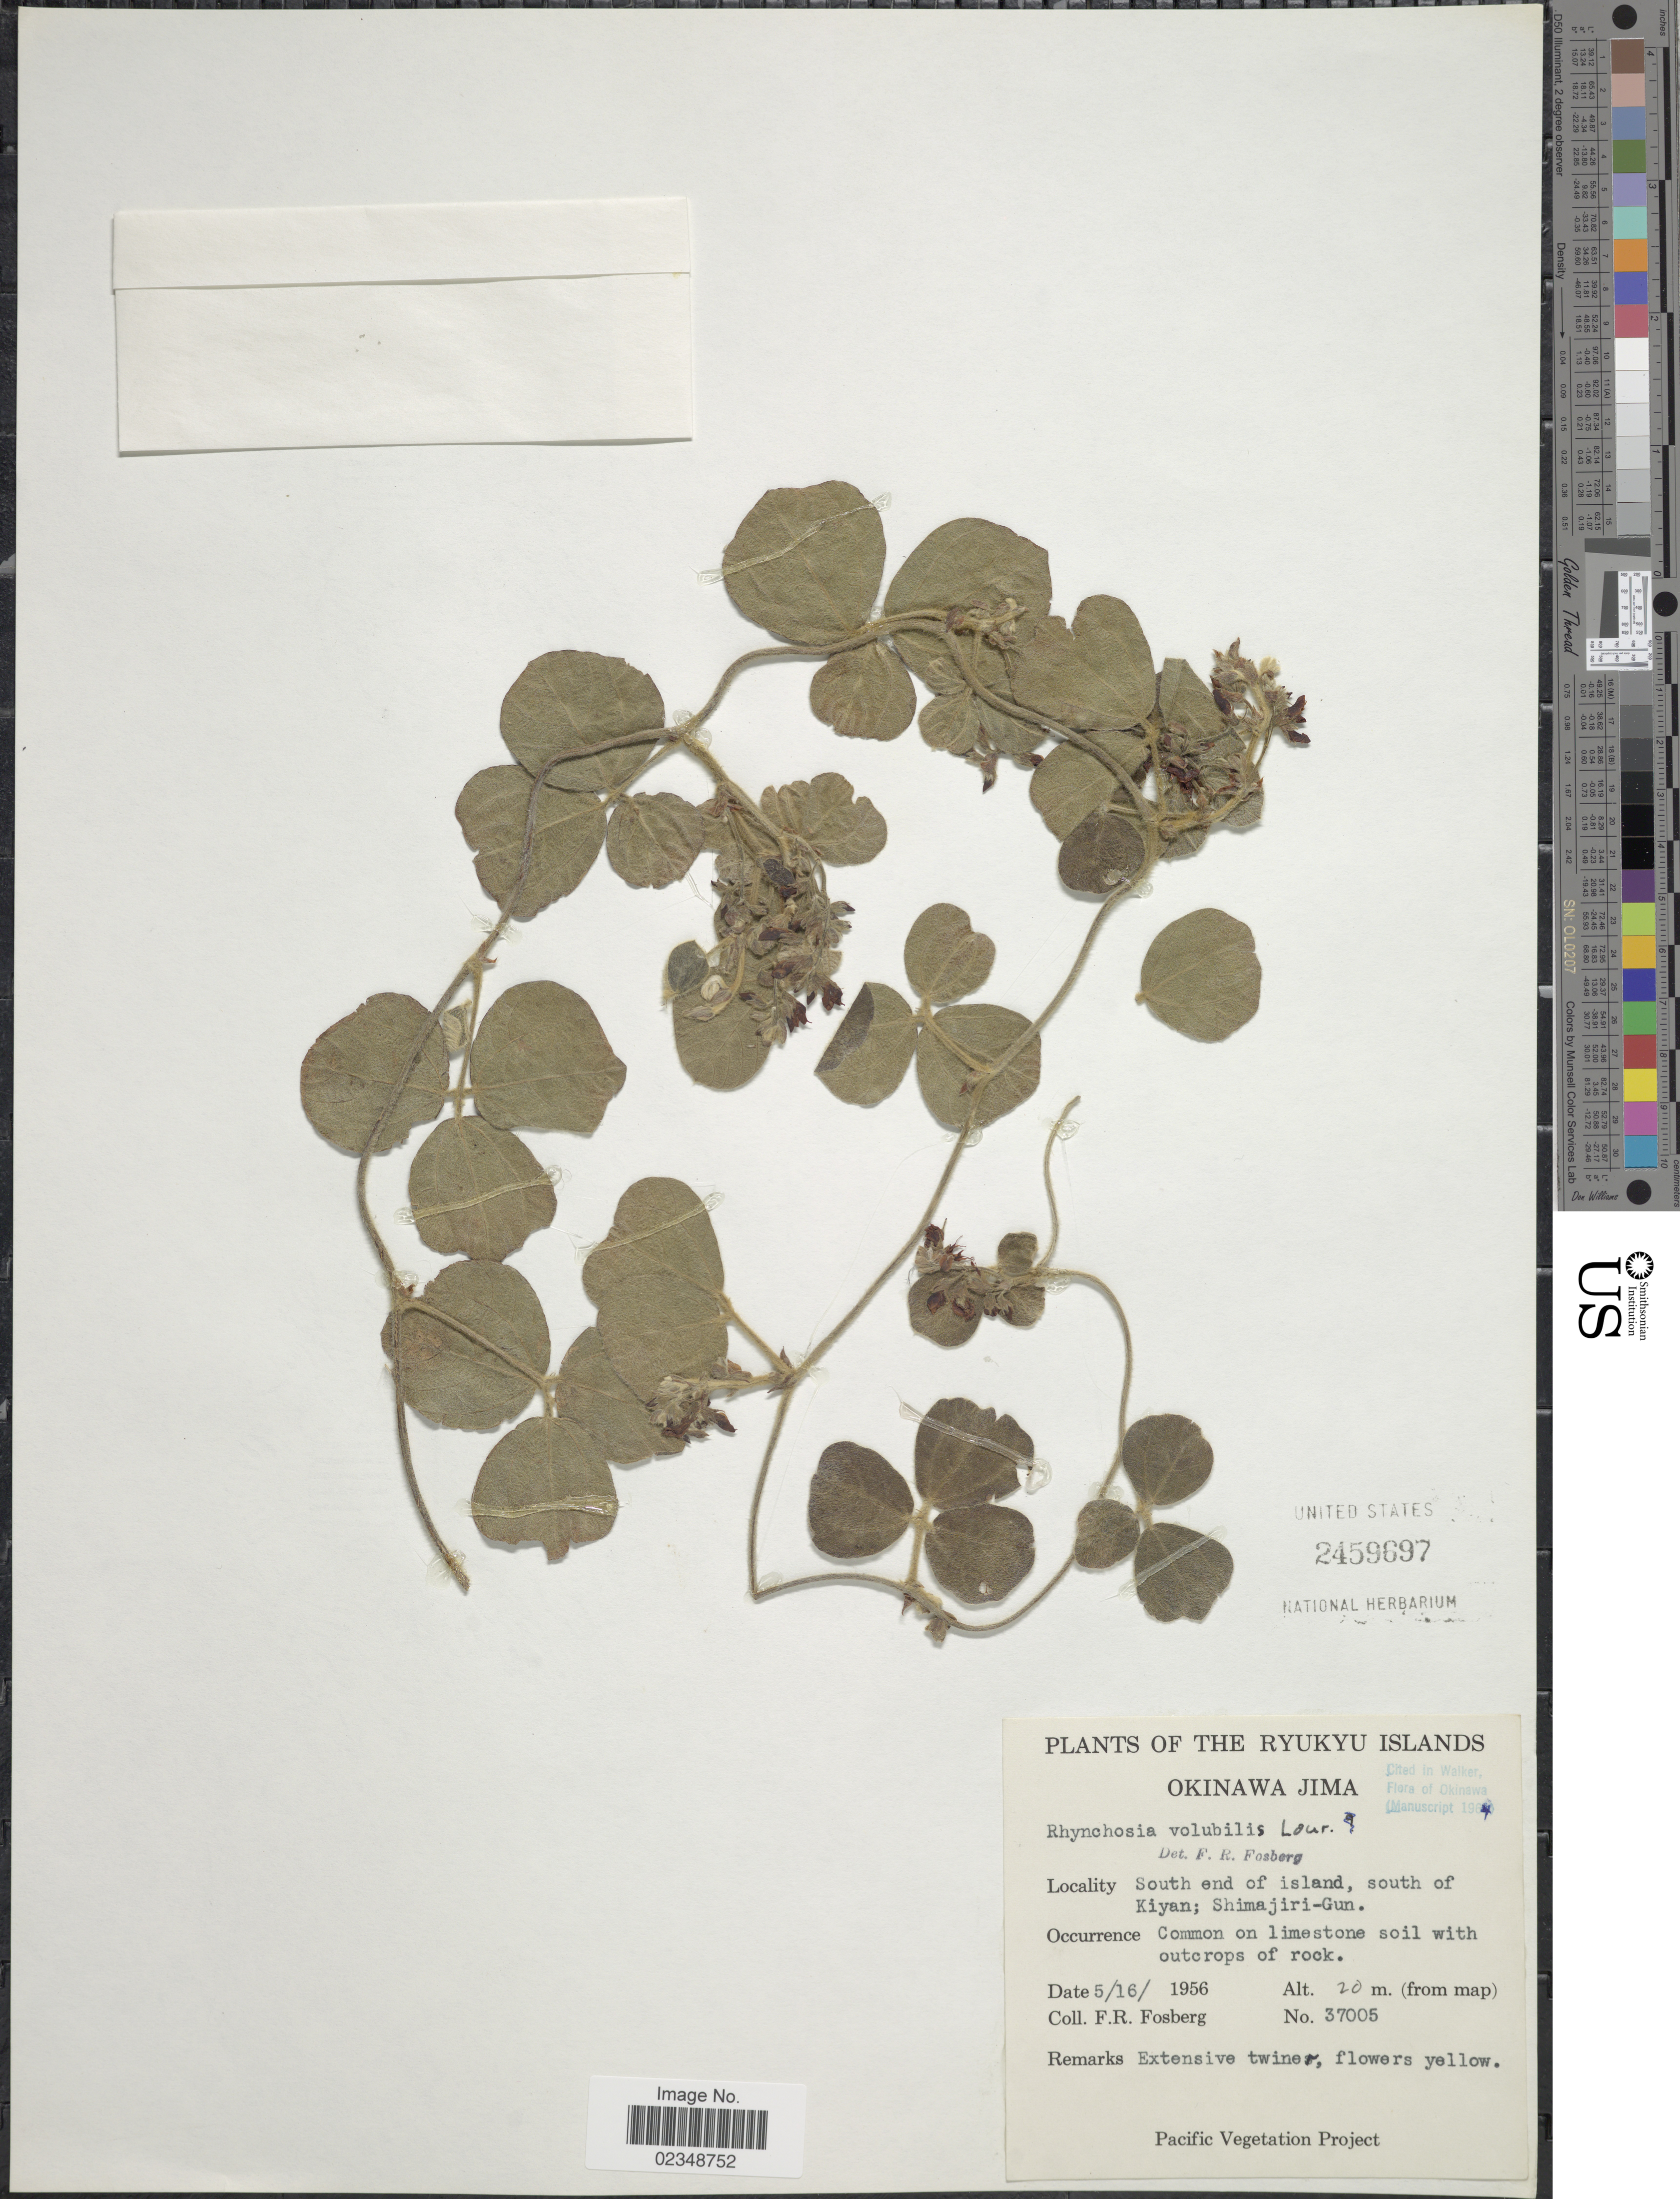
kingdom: Plantae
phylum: Tracheophyta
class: Magnoliopsida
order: Fabales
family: Fabaceae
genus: Rhynchosia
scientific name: Rhynchosia volubilis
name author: (Michx.) Wood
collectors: F. R. Fosberg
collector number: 37005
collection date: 1956-05-15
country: Japan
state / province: Okinawa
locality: The Ryukyu Islands, Okinawa Jima, South end of island, south of Kiyan; Shimajiri-Gun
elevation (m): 20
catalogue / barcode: US 2459697